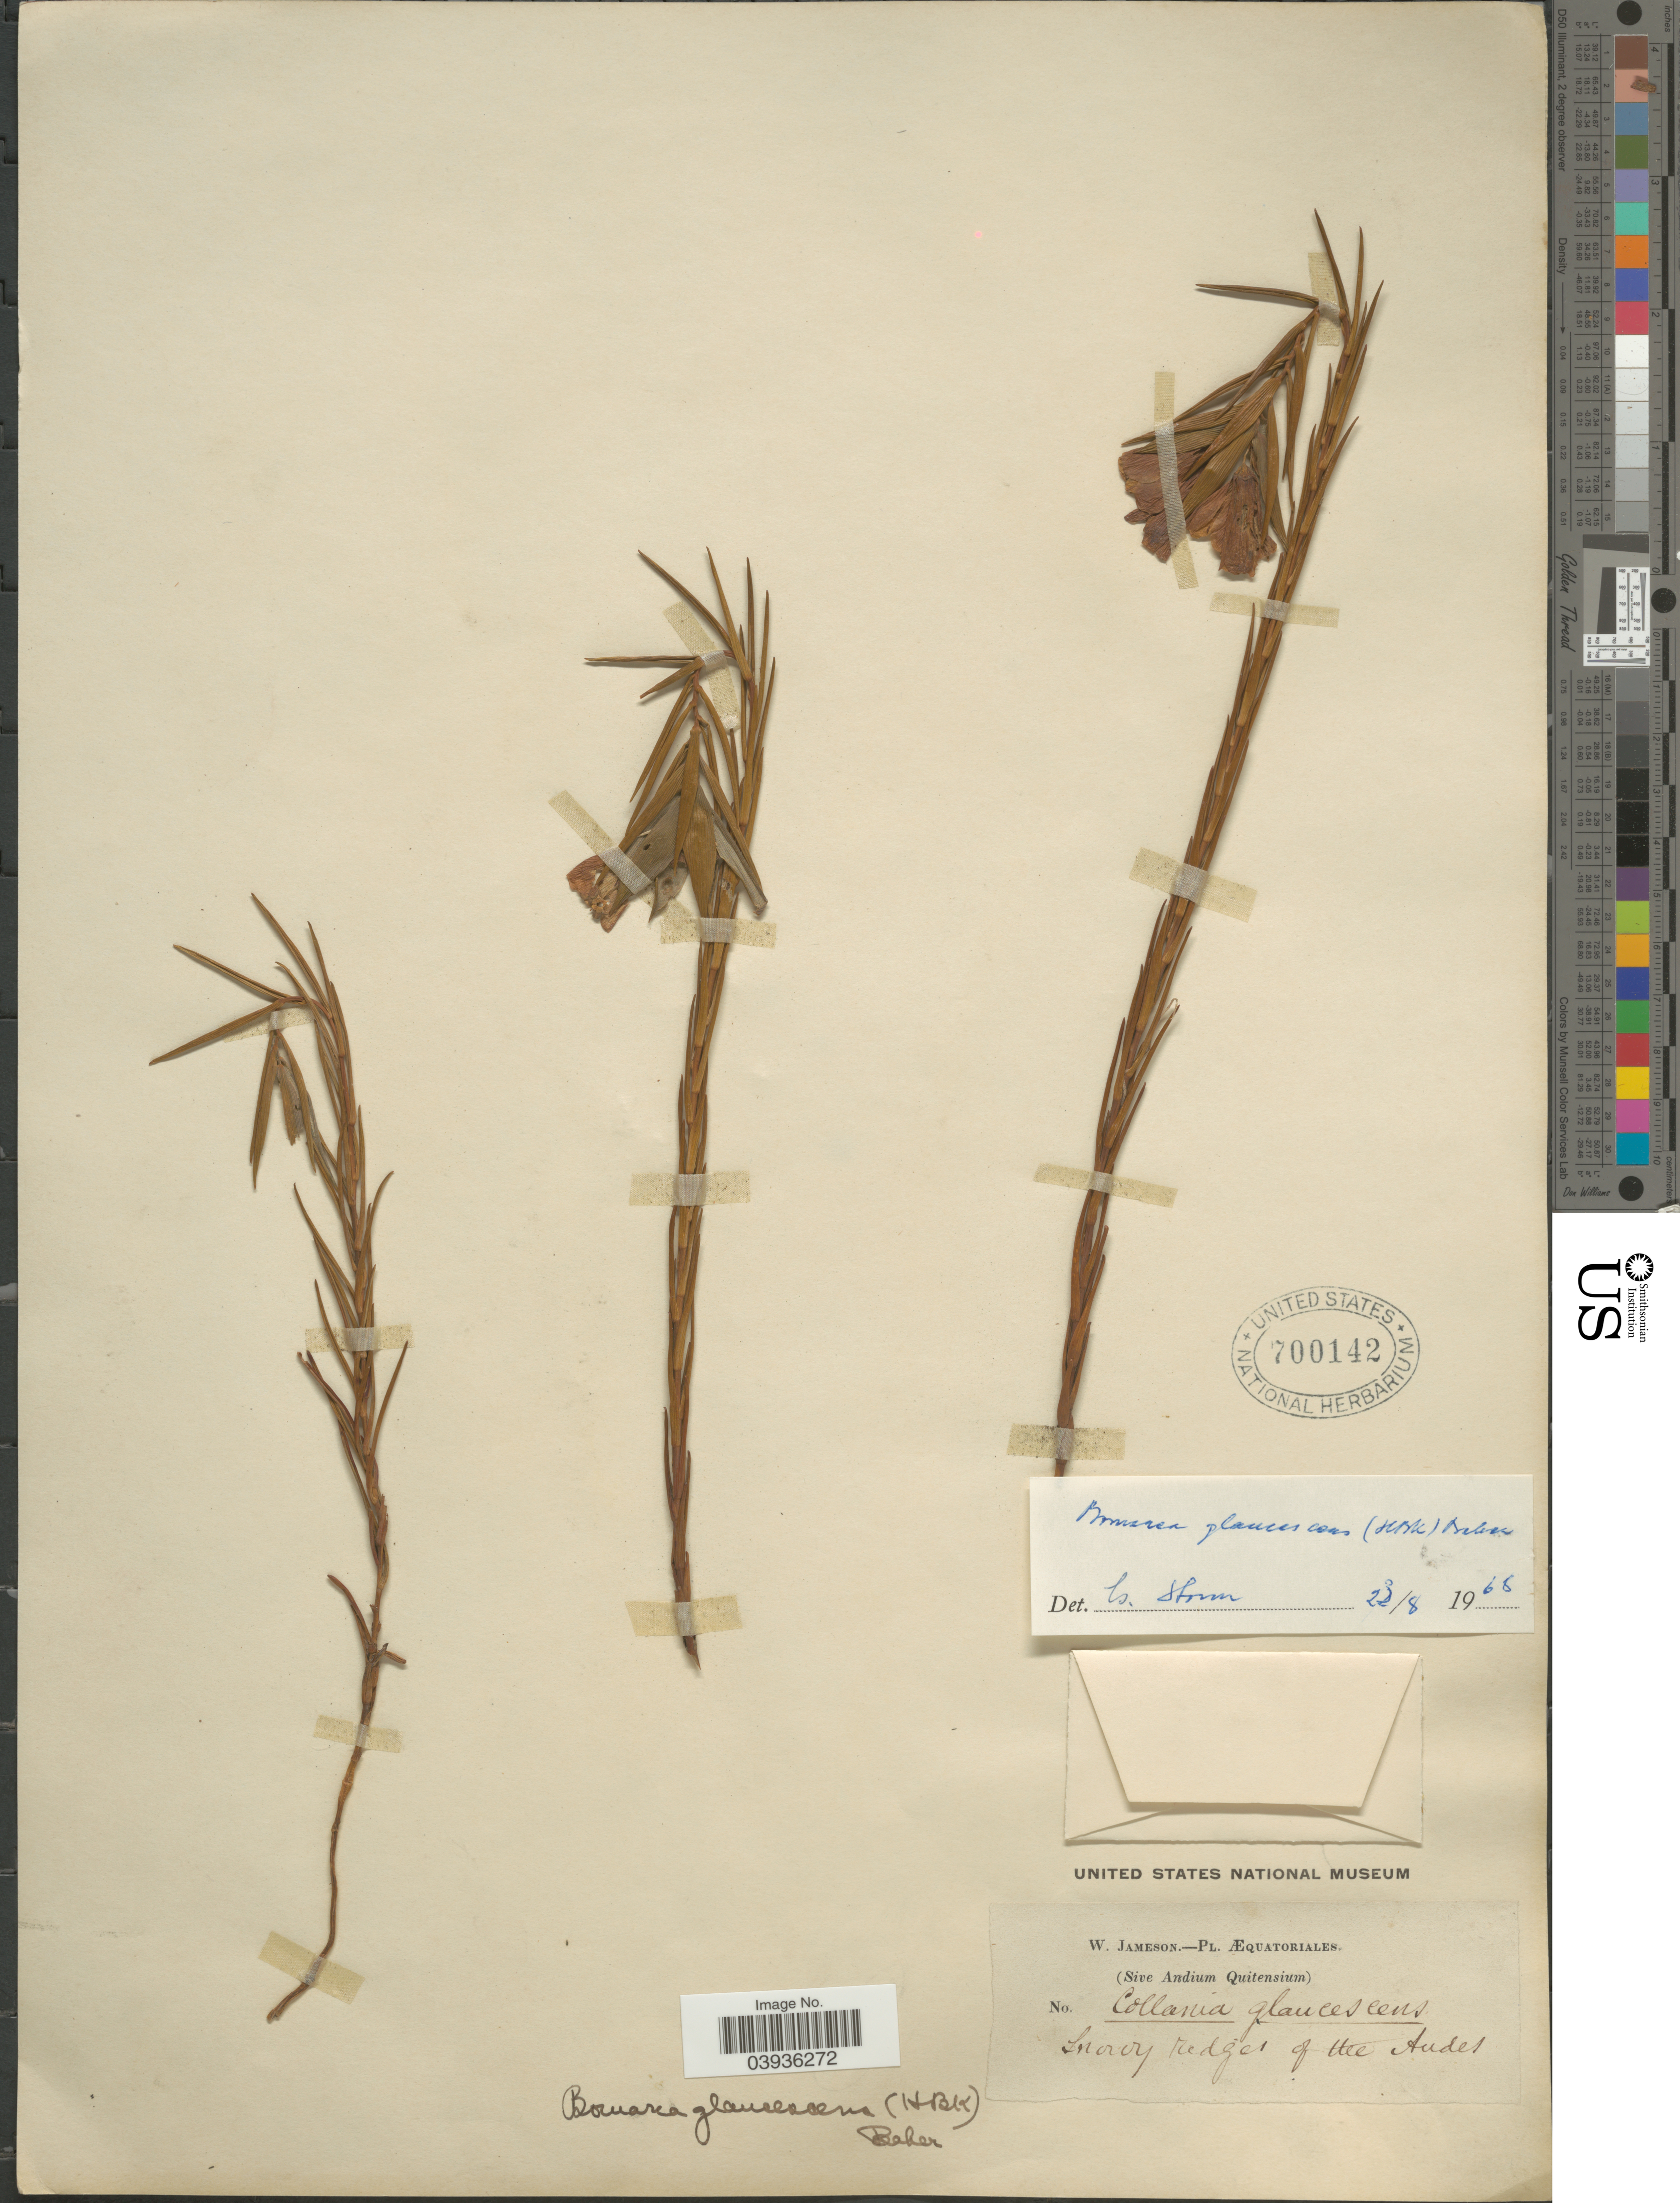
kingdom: Plantae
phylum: Tracheophyta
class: Liliopsida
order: Liliales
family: Alstroemeriaceae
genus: Bomarea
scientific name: Bomarea glaucescens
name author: (Kunth) Baker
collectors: W. Jameson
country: Ecuador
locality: Aequatoriales. Snowy ridges of the Andes.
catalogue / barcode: US 700142